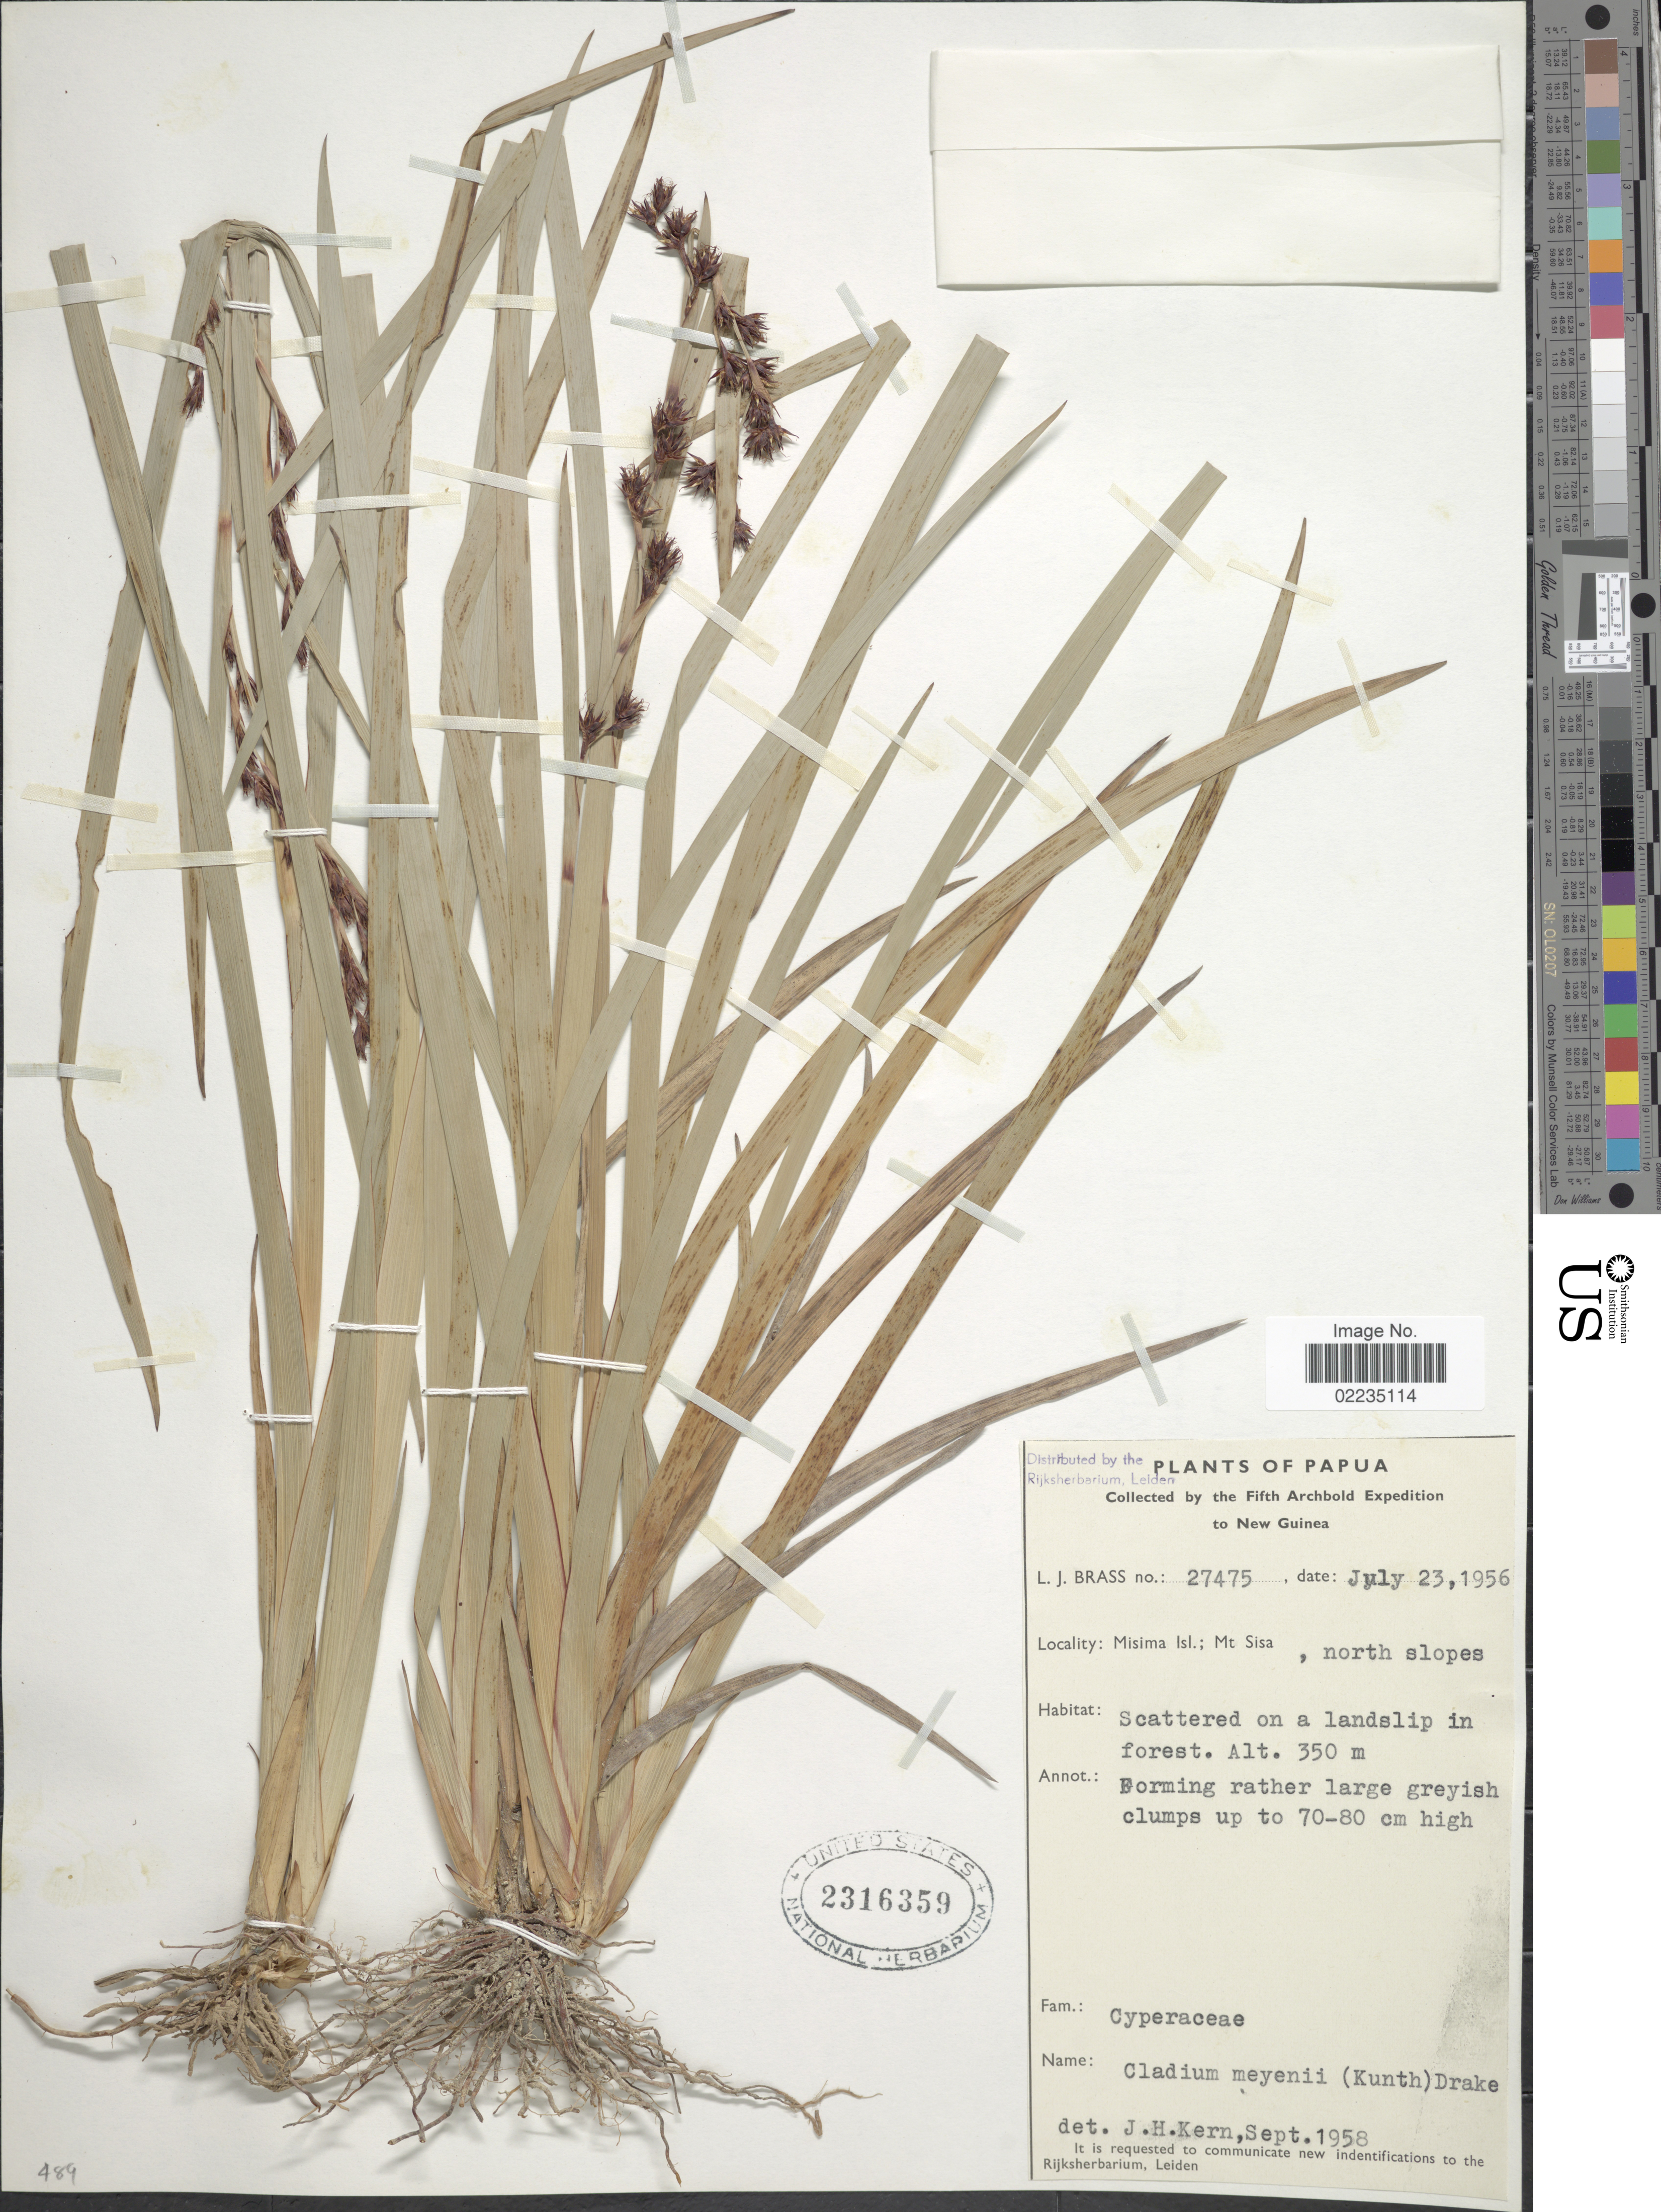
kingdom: Plantae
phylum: Tracheophyta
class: Liliopsida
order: Poales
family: Cyperaceae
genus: Machaerina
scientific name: Machaerina mariscoides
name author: (Gaudich.) J. Kern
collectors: L. J. Brass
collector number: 27475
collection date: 1956-07-23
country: Papua New Guinea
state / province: Milne Bay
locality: Papua, Misima Isl.; Mt Sisa, north slopes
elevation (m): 350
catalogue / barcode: US 2316359